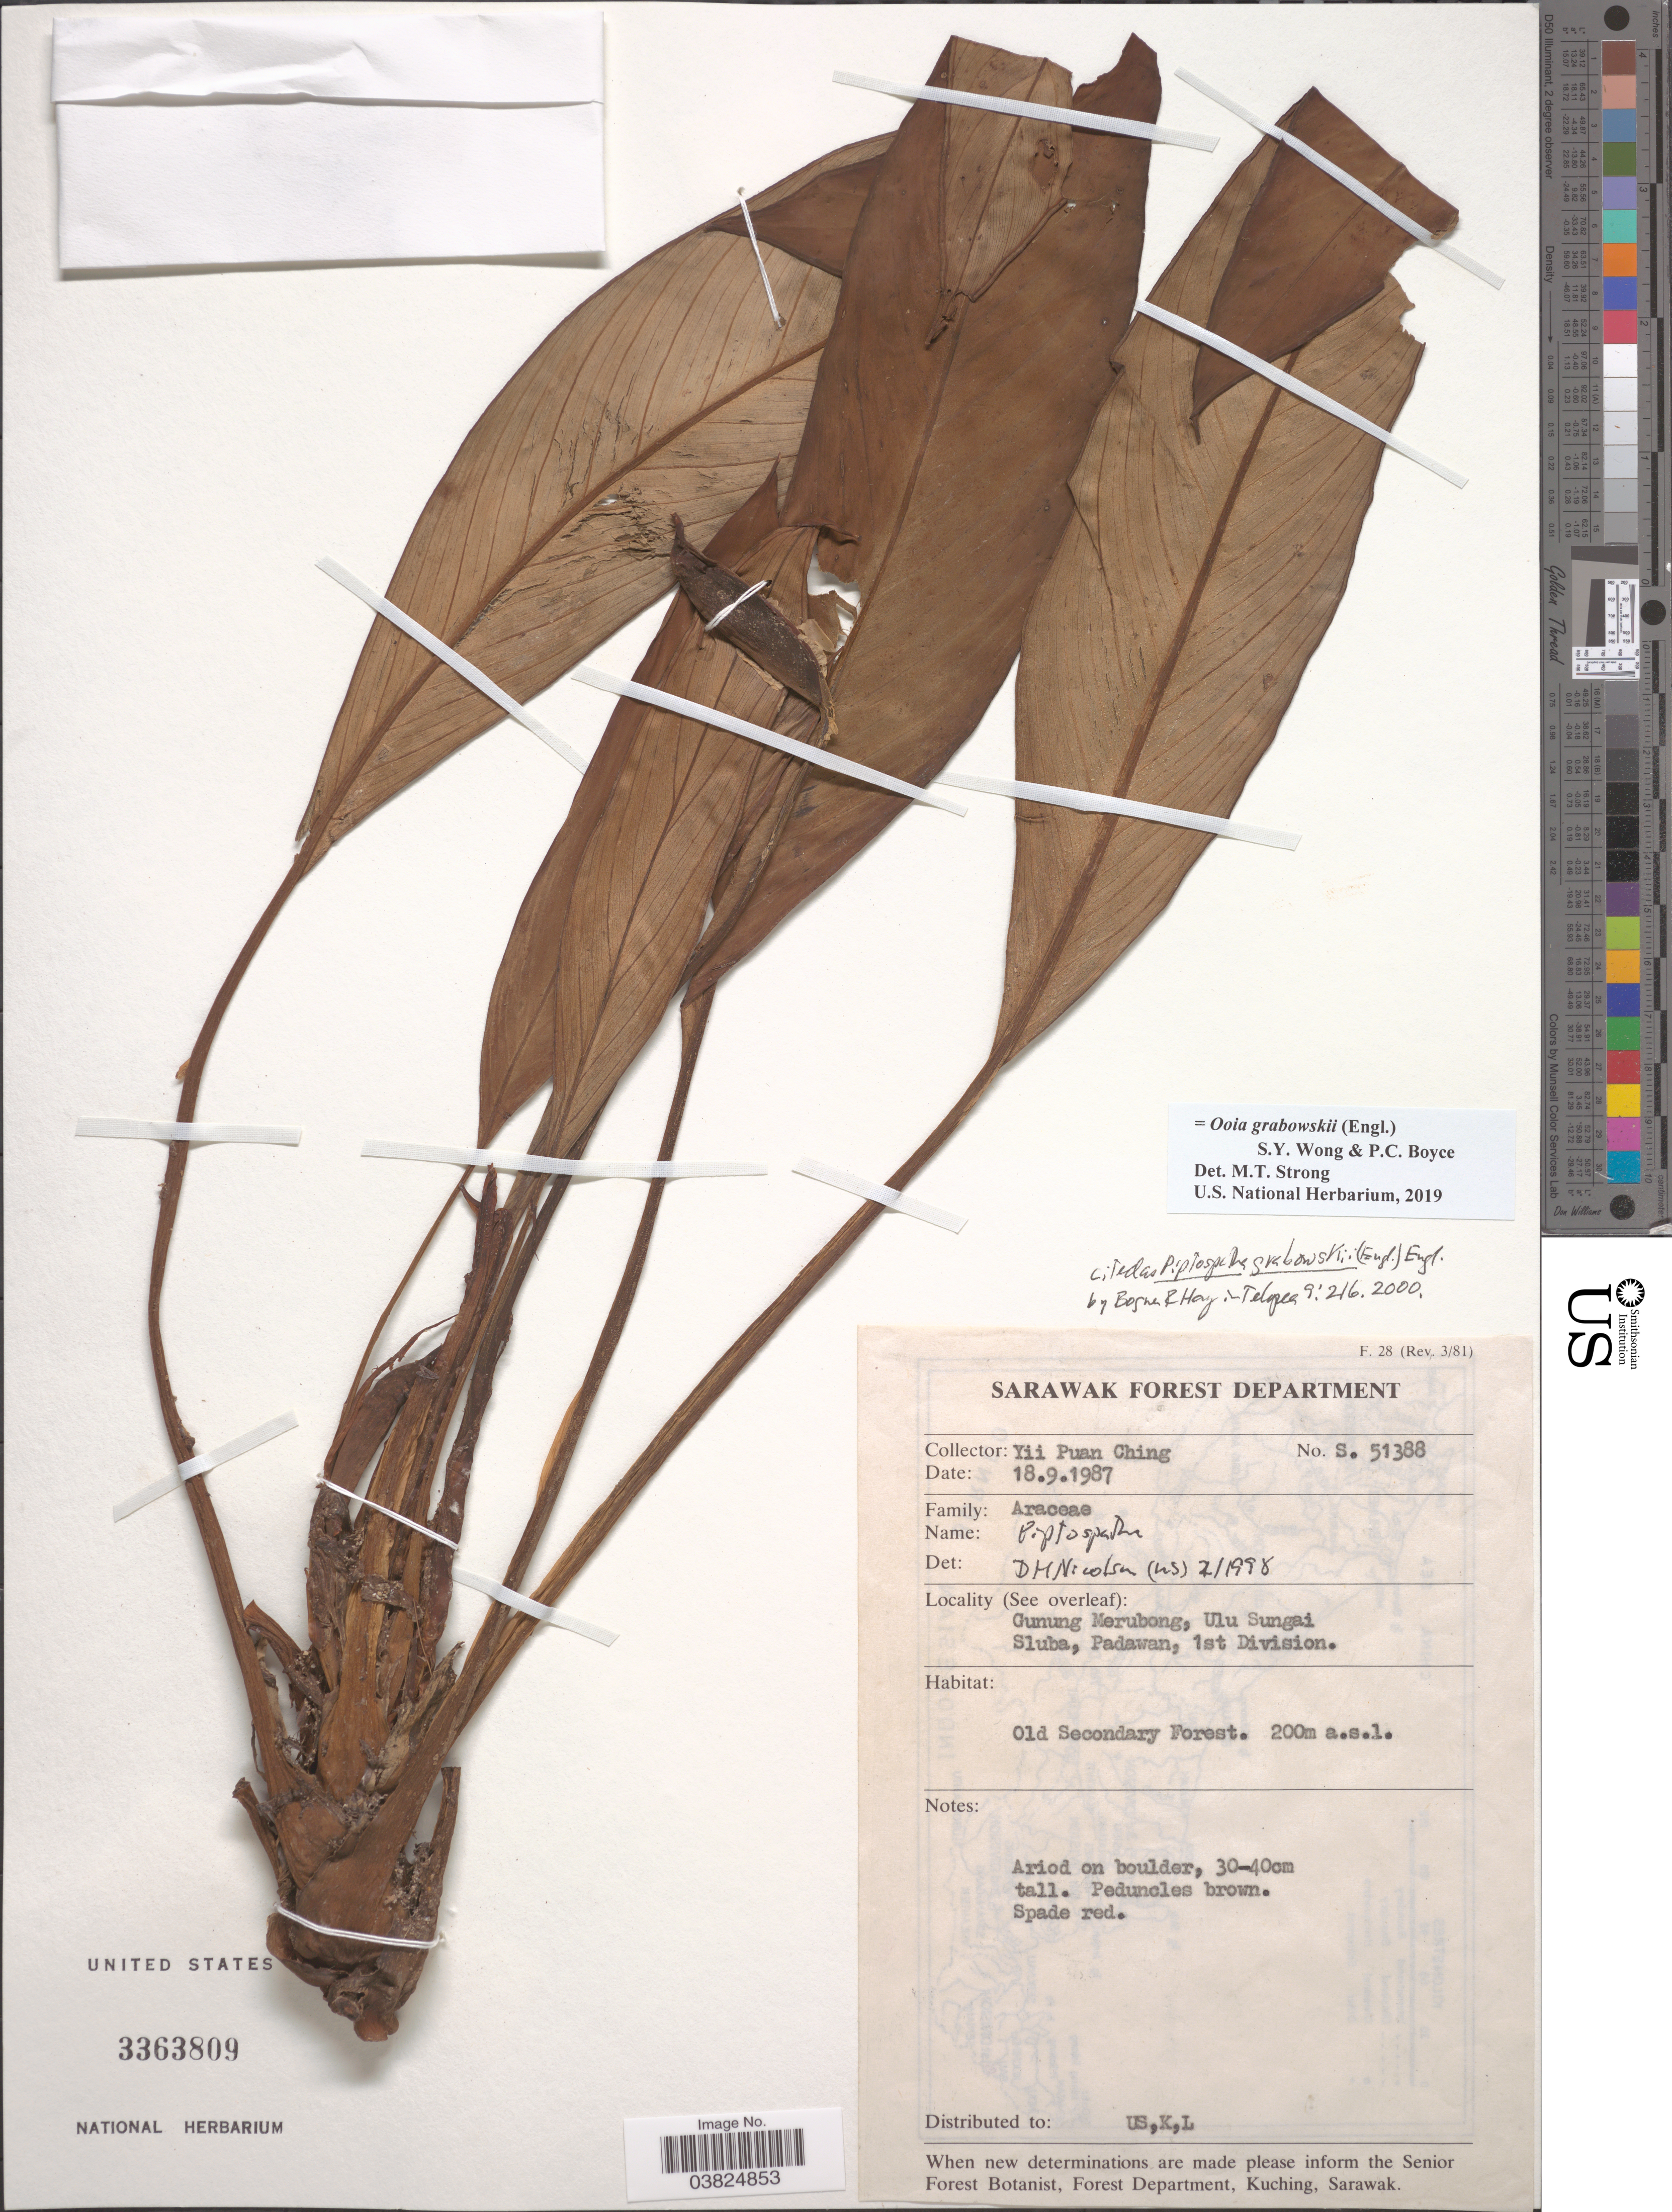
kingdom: Plantae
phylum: Tracheophyta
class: Liliopsida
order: Alismatales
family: Araceae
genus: Ooia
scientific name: Ooia grabowskii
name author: (Engl.) S.Y. Wong & P.C. Boyce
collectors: Y. P. Ching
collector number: S51388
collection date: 1987-09-18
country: Malaysia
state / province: Sarawak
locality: Gunung Merubong, Ulu Sungai Sluba, Padawan, 1st Division.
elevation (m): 200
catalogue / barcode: US 3363809